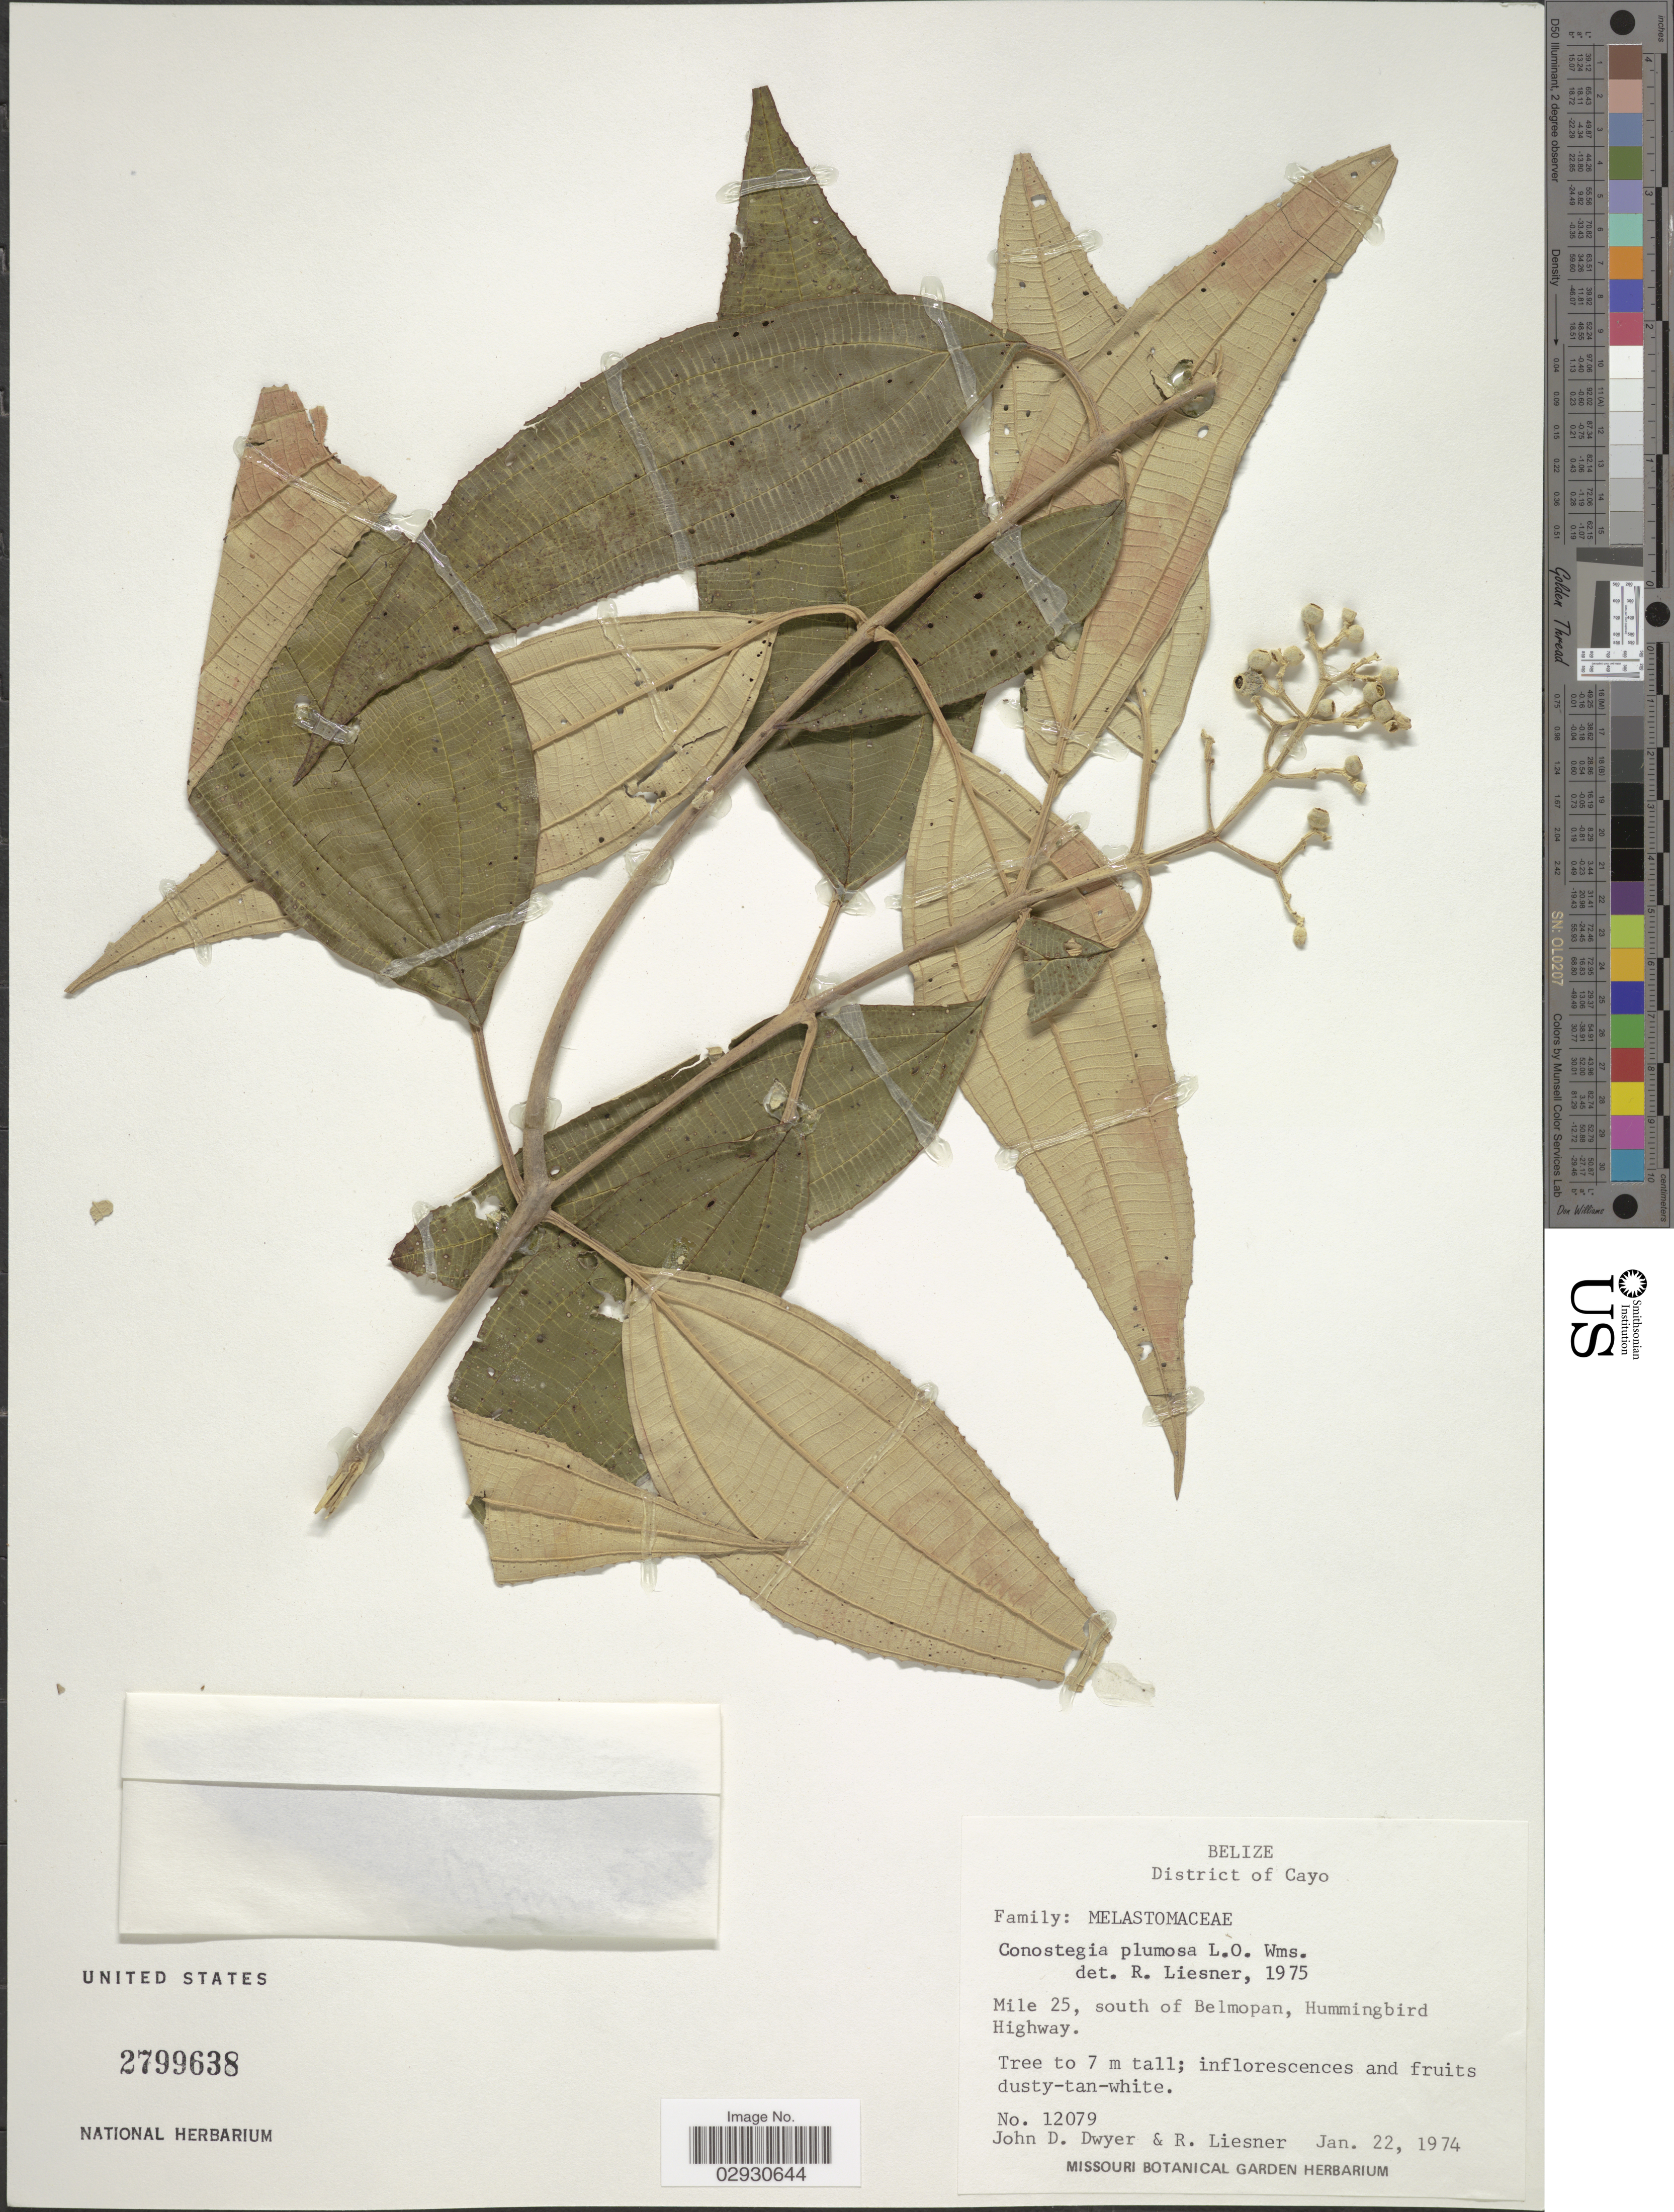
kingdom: Plantae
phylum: Tracheophyta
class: Magnoliopsida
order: Myrtales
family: Melastomataceae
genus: Conostegia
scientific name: Conostegia plumosa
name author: L.O. Williams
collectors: J. D. Dwyer & R. L. Liesner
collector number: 12079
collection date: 1974-01-22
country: Belize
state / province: Cayo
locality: District of Cayo, Mile 25, south of Belmopan, Hummingbird Highway.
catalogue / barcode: US 2799638